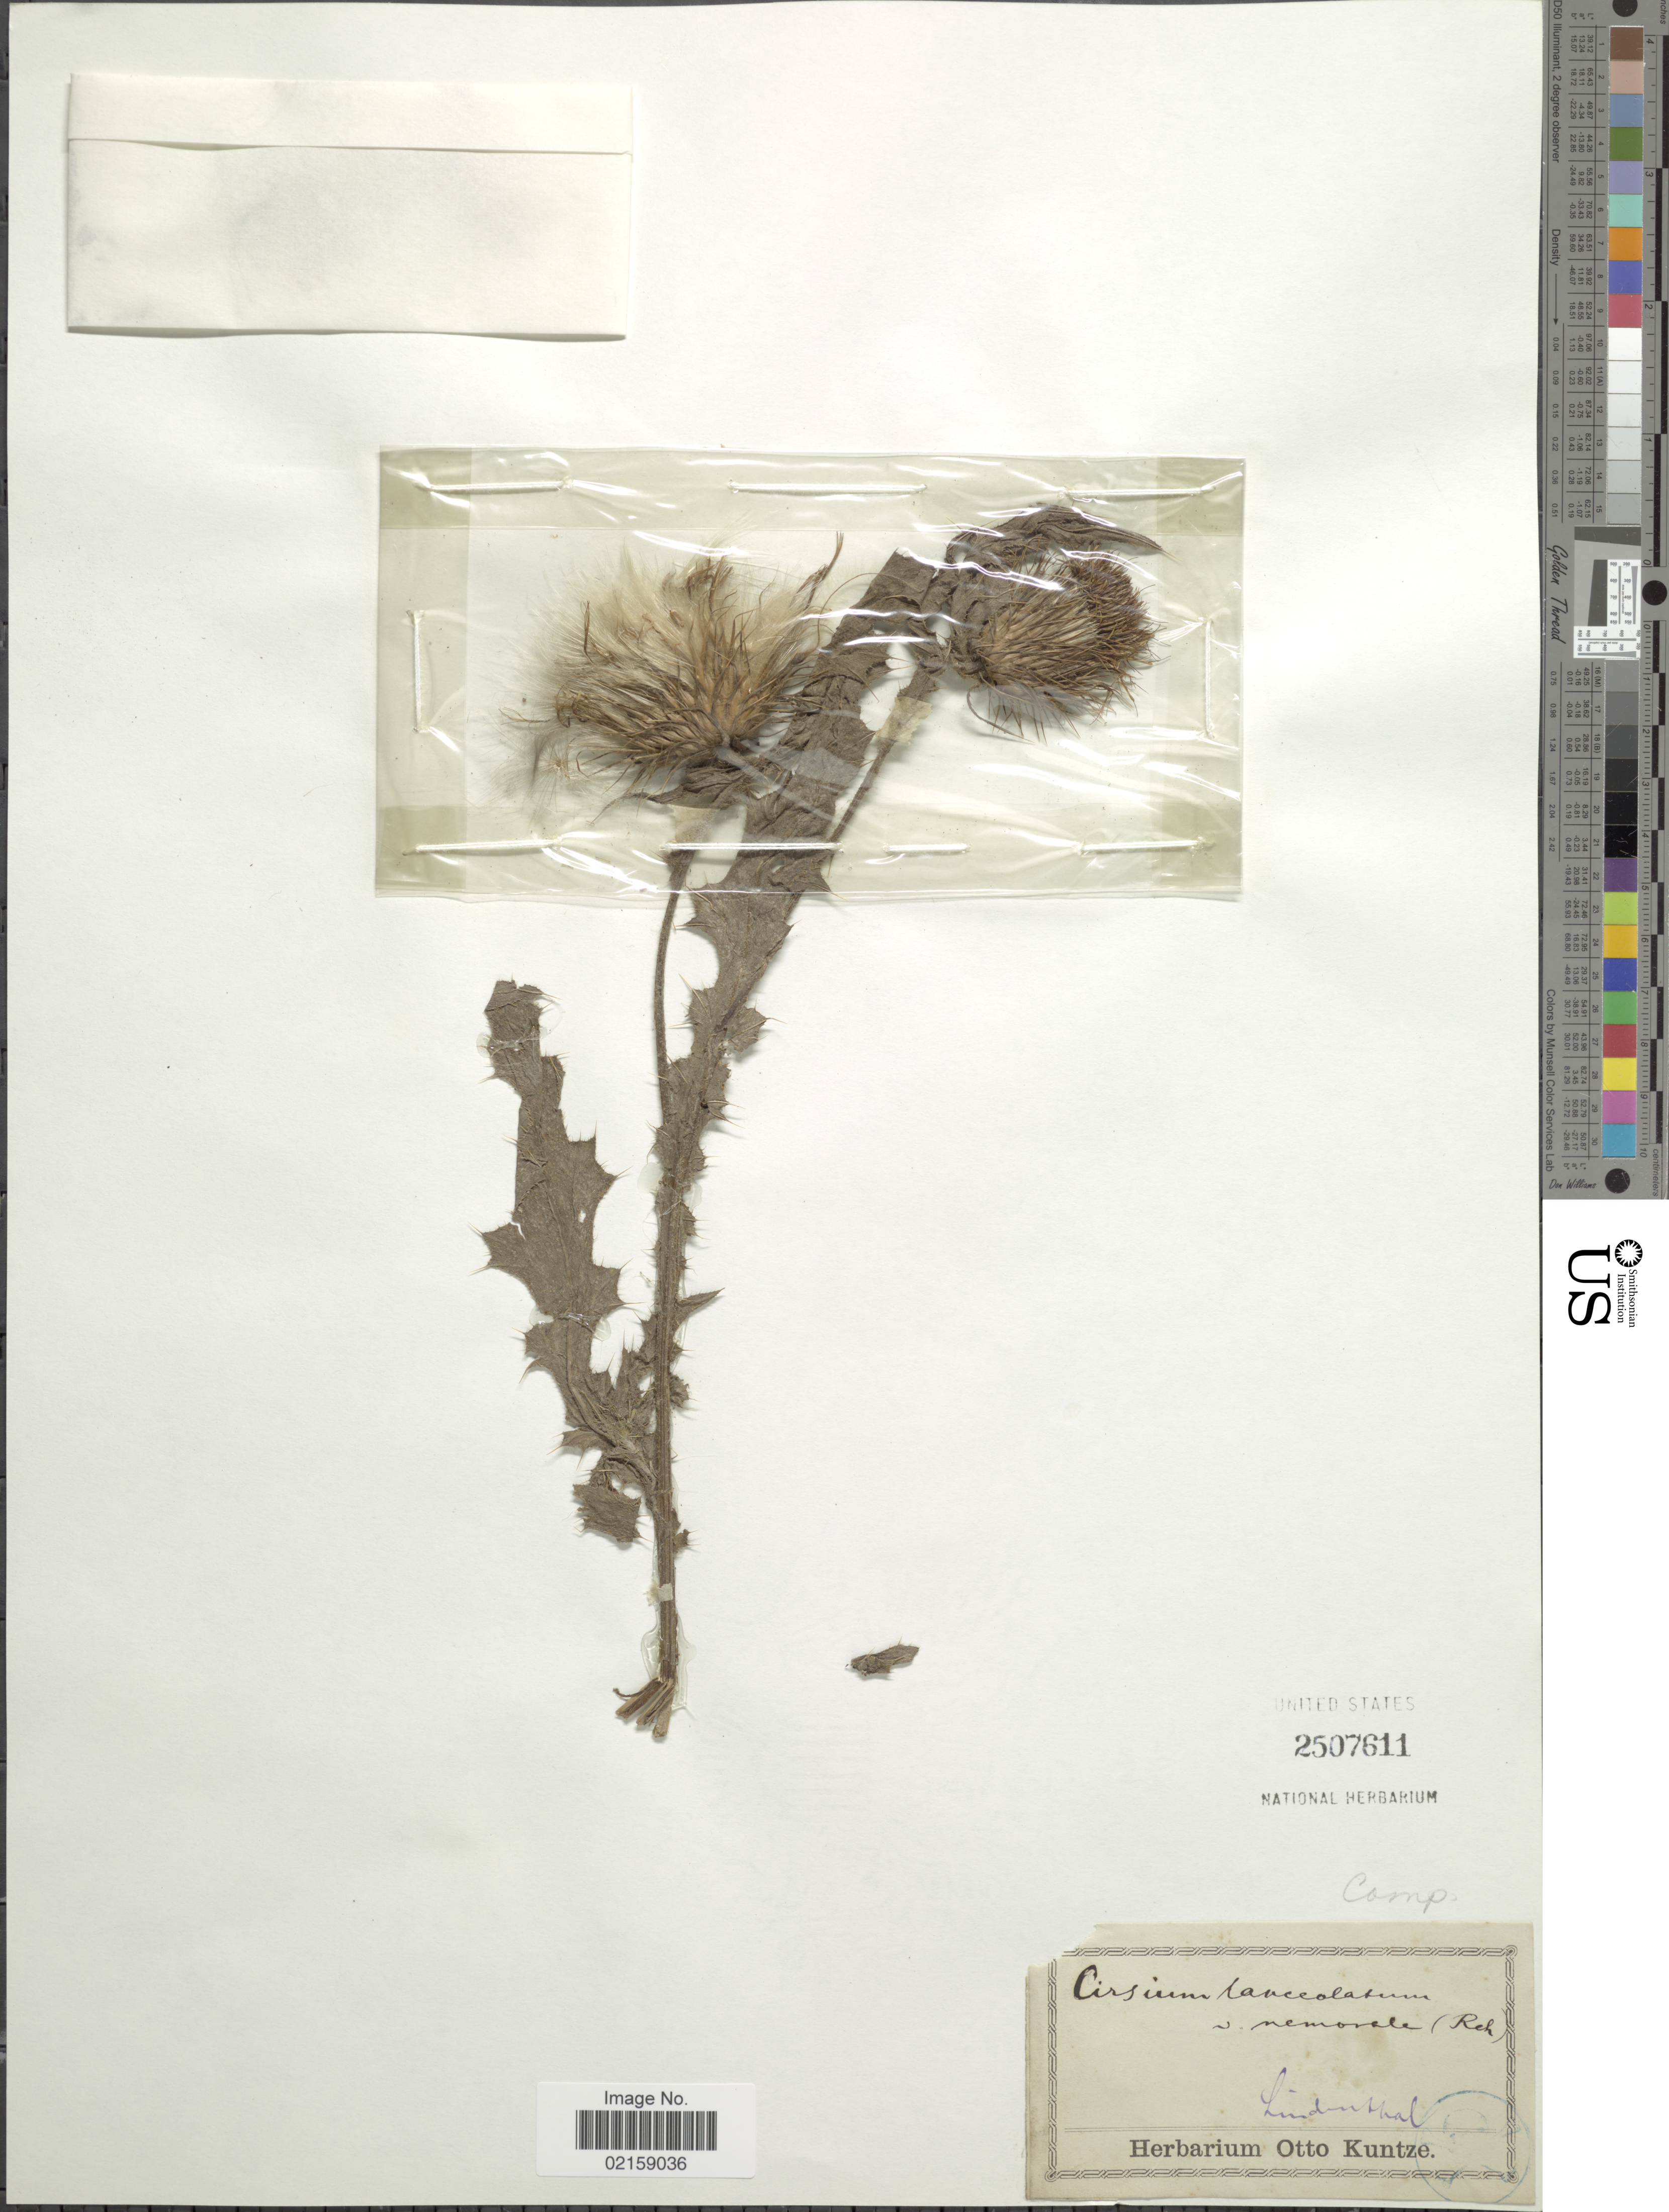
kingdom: Plantae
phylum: Tracheophyta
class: Magnoliopsida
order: Asterales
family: Asteraceae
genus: Cirsium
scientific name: Cirsium vulgare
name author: (Savi) Ten.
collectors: ex herb. Otto Kuntze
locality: Lindenthal. [interpreted]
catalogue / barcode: US 2507611